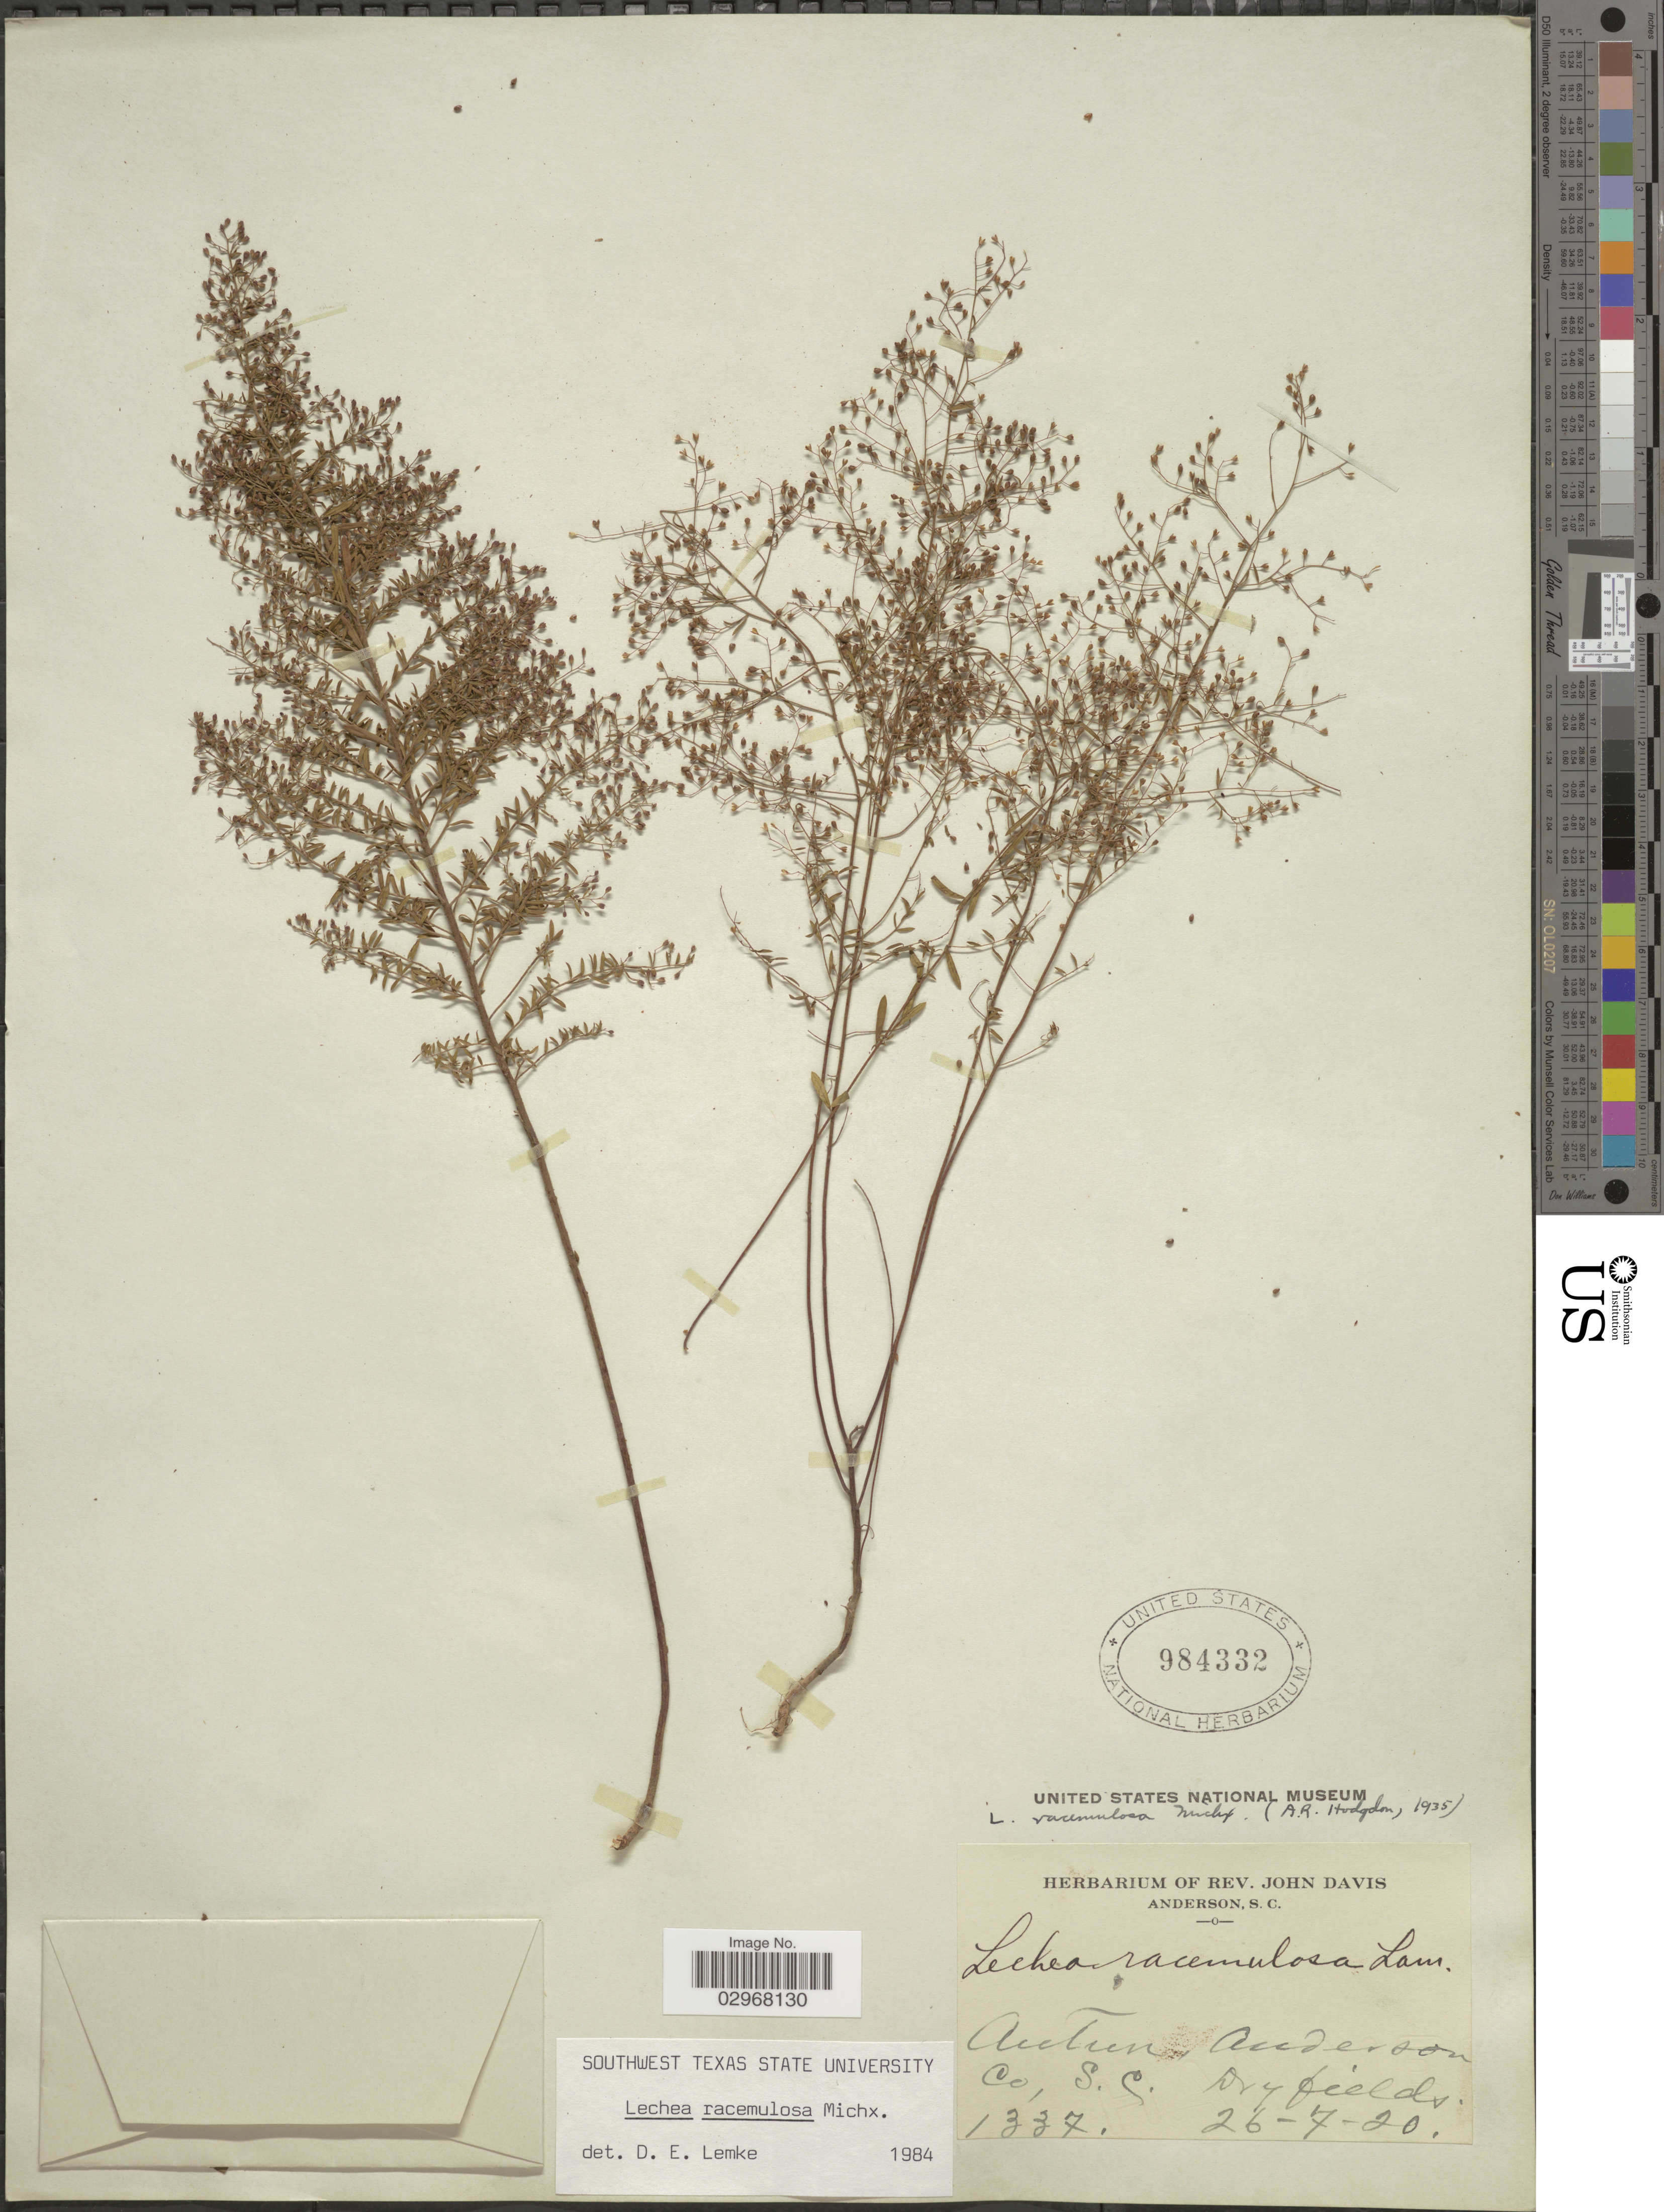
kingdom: Plantae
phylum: Tracheophyta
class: Magnoliopsida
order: Malvales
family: Cistaceae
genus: Lechea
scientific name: Lechea racemulosa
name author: Michx.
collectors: ex herb. Rev. John Davis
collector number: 1337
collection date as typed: Transcribed d/m/y: 26/7/20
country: United States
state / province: South Carolina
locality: Autun, Anderson Co., S.C.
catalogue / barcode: US 984332